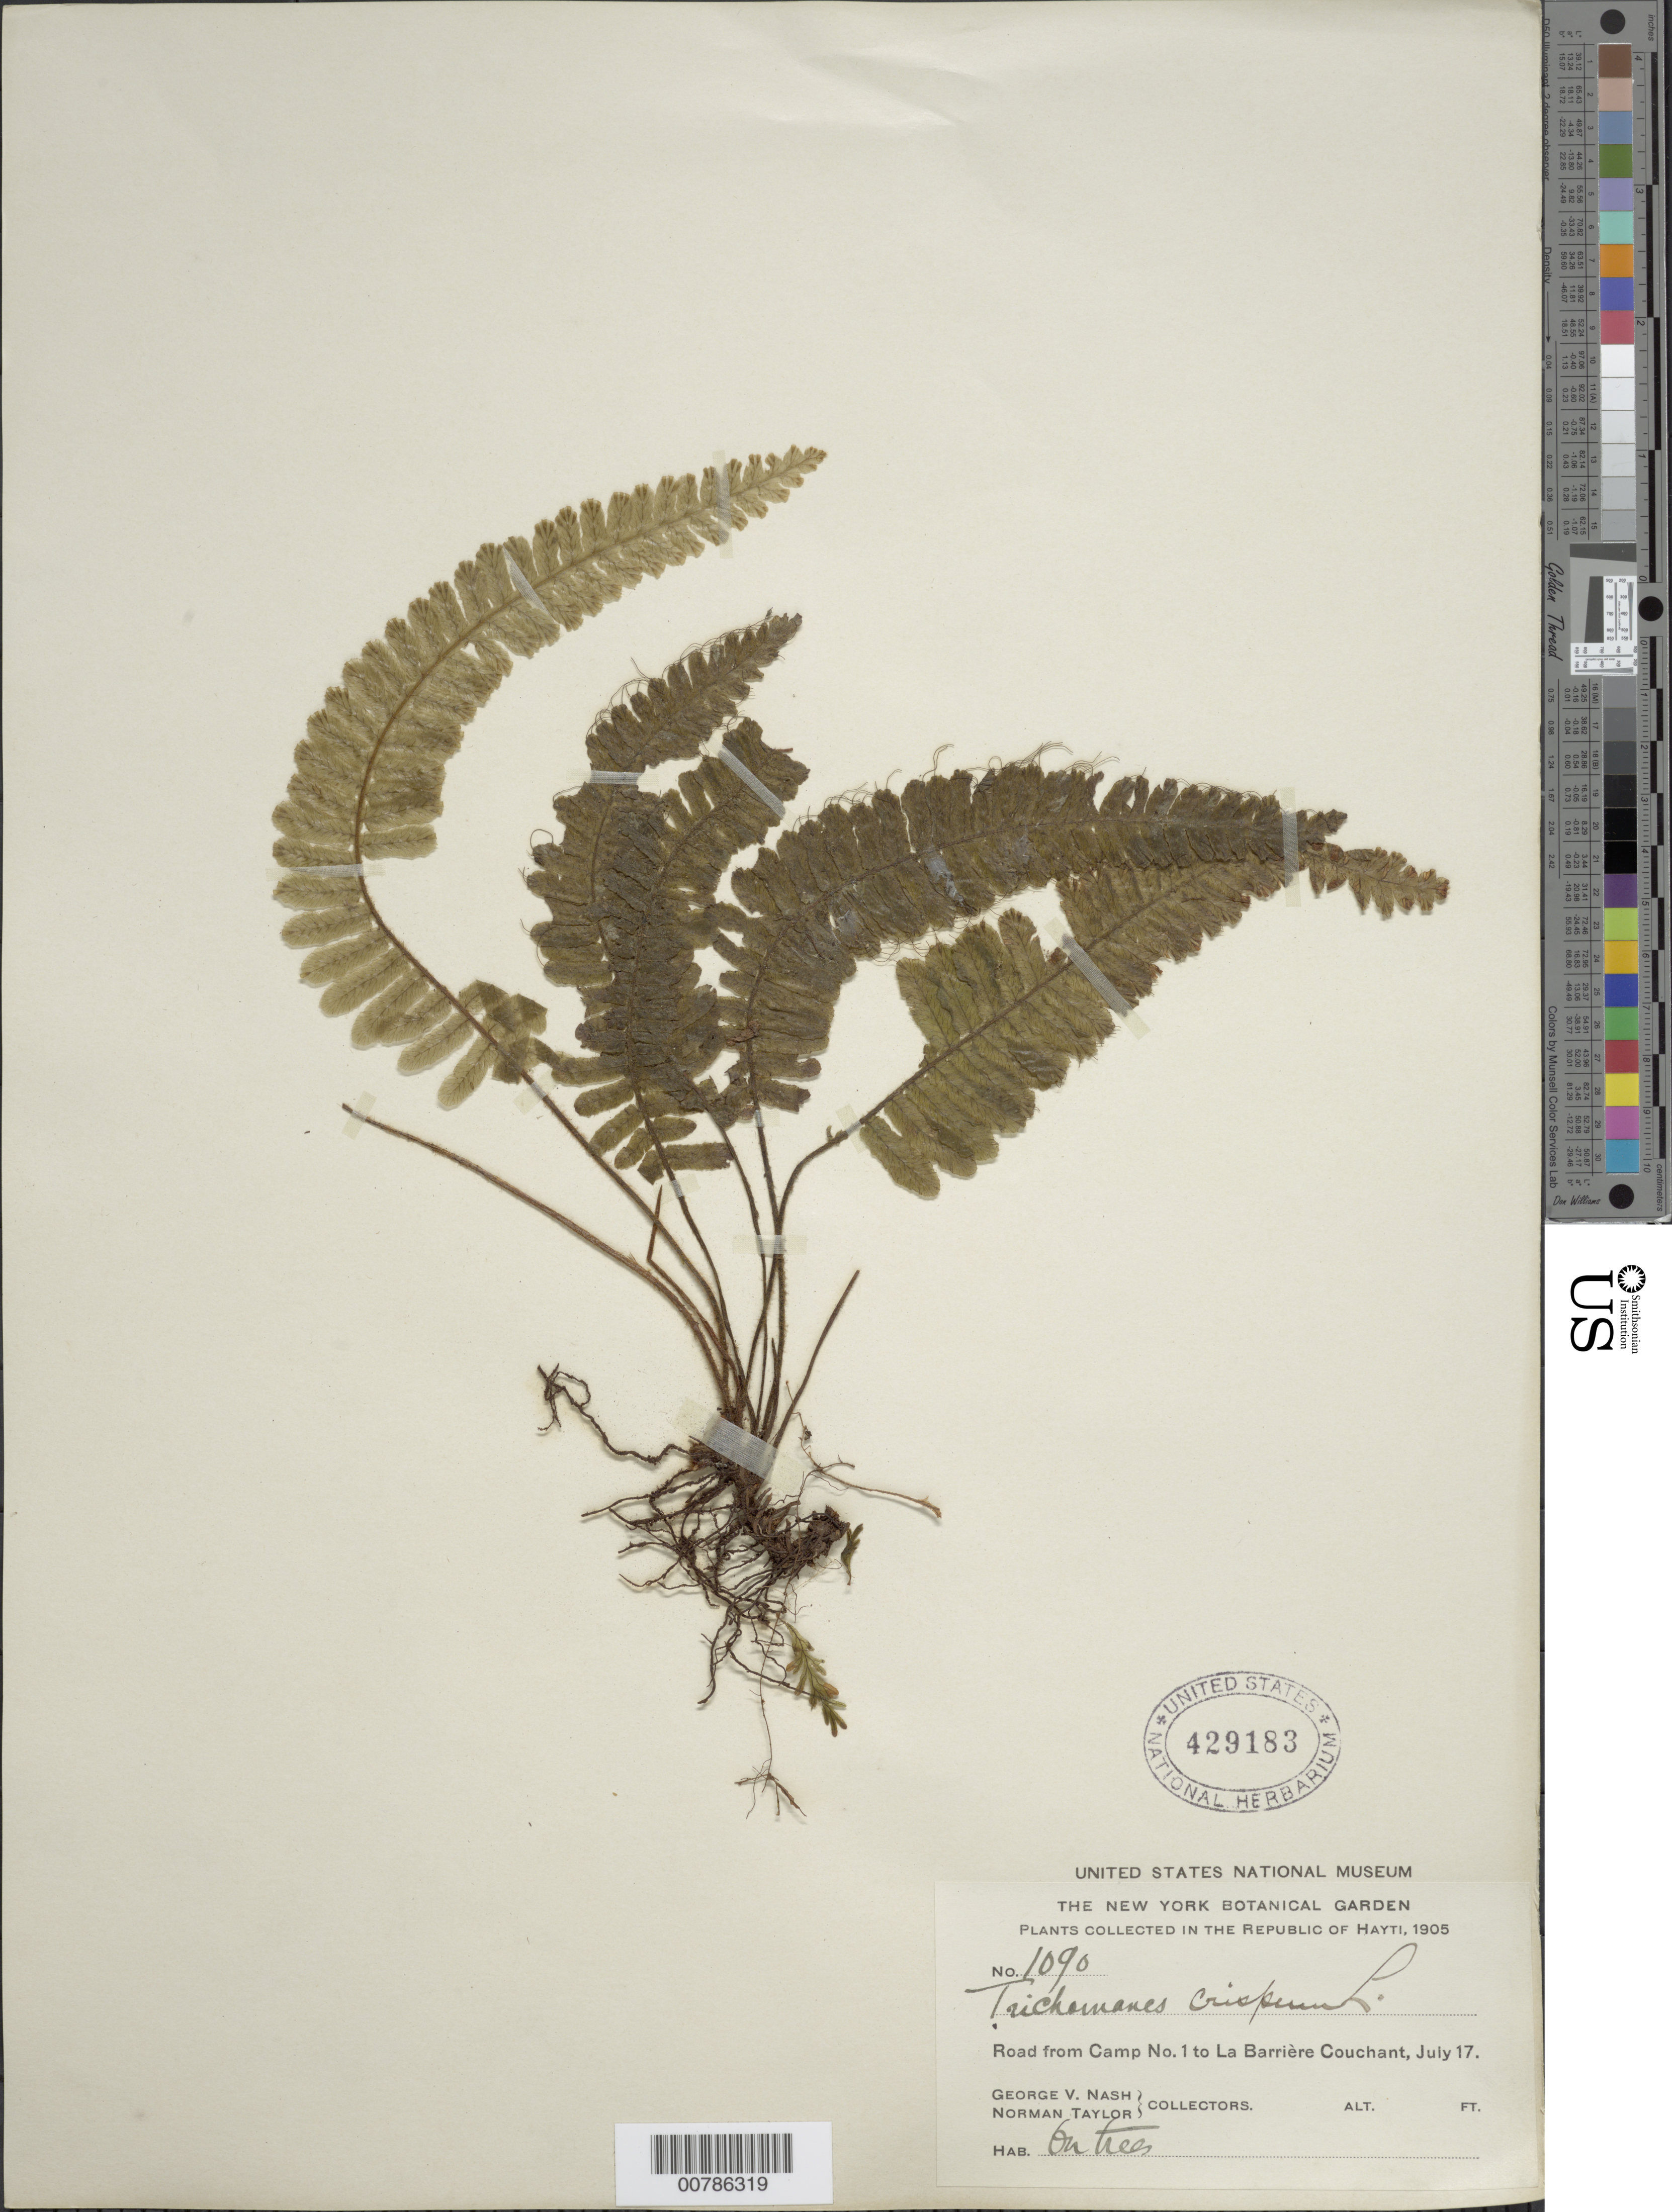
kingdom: Plantae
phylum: Tracheophyta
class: Polypodiopsida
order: Hymenophyllales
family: Hymenophyllaceae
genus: Trichomanes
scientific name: Trichomanes crispum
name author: L.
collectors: G. V. Nash & N. Taylor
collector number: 1090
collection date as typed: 17 Jul 1905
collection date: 1905-07-17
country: Haiti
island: Hispaniola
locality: Camp No. 1, road to La Barrière Couchant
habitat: On trees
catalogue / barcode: US 429183